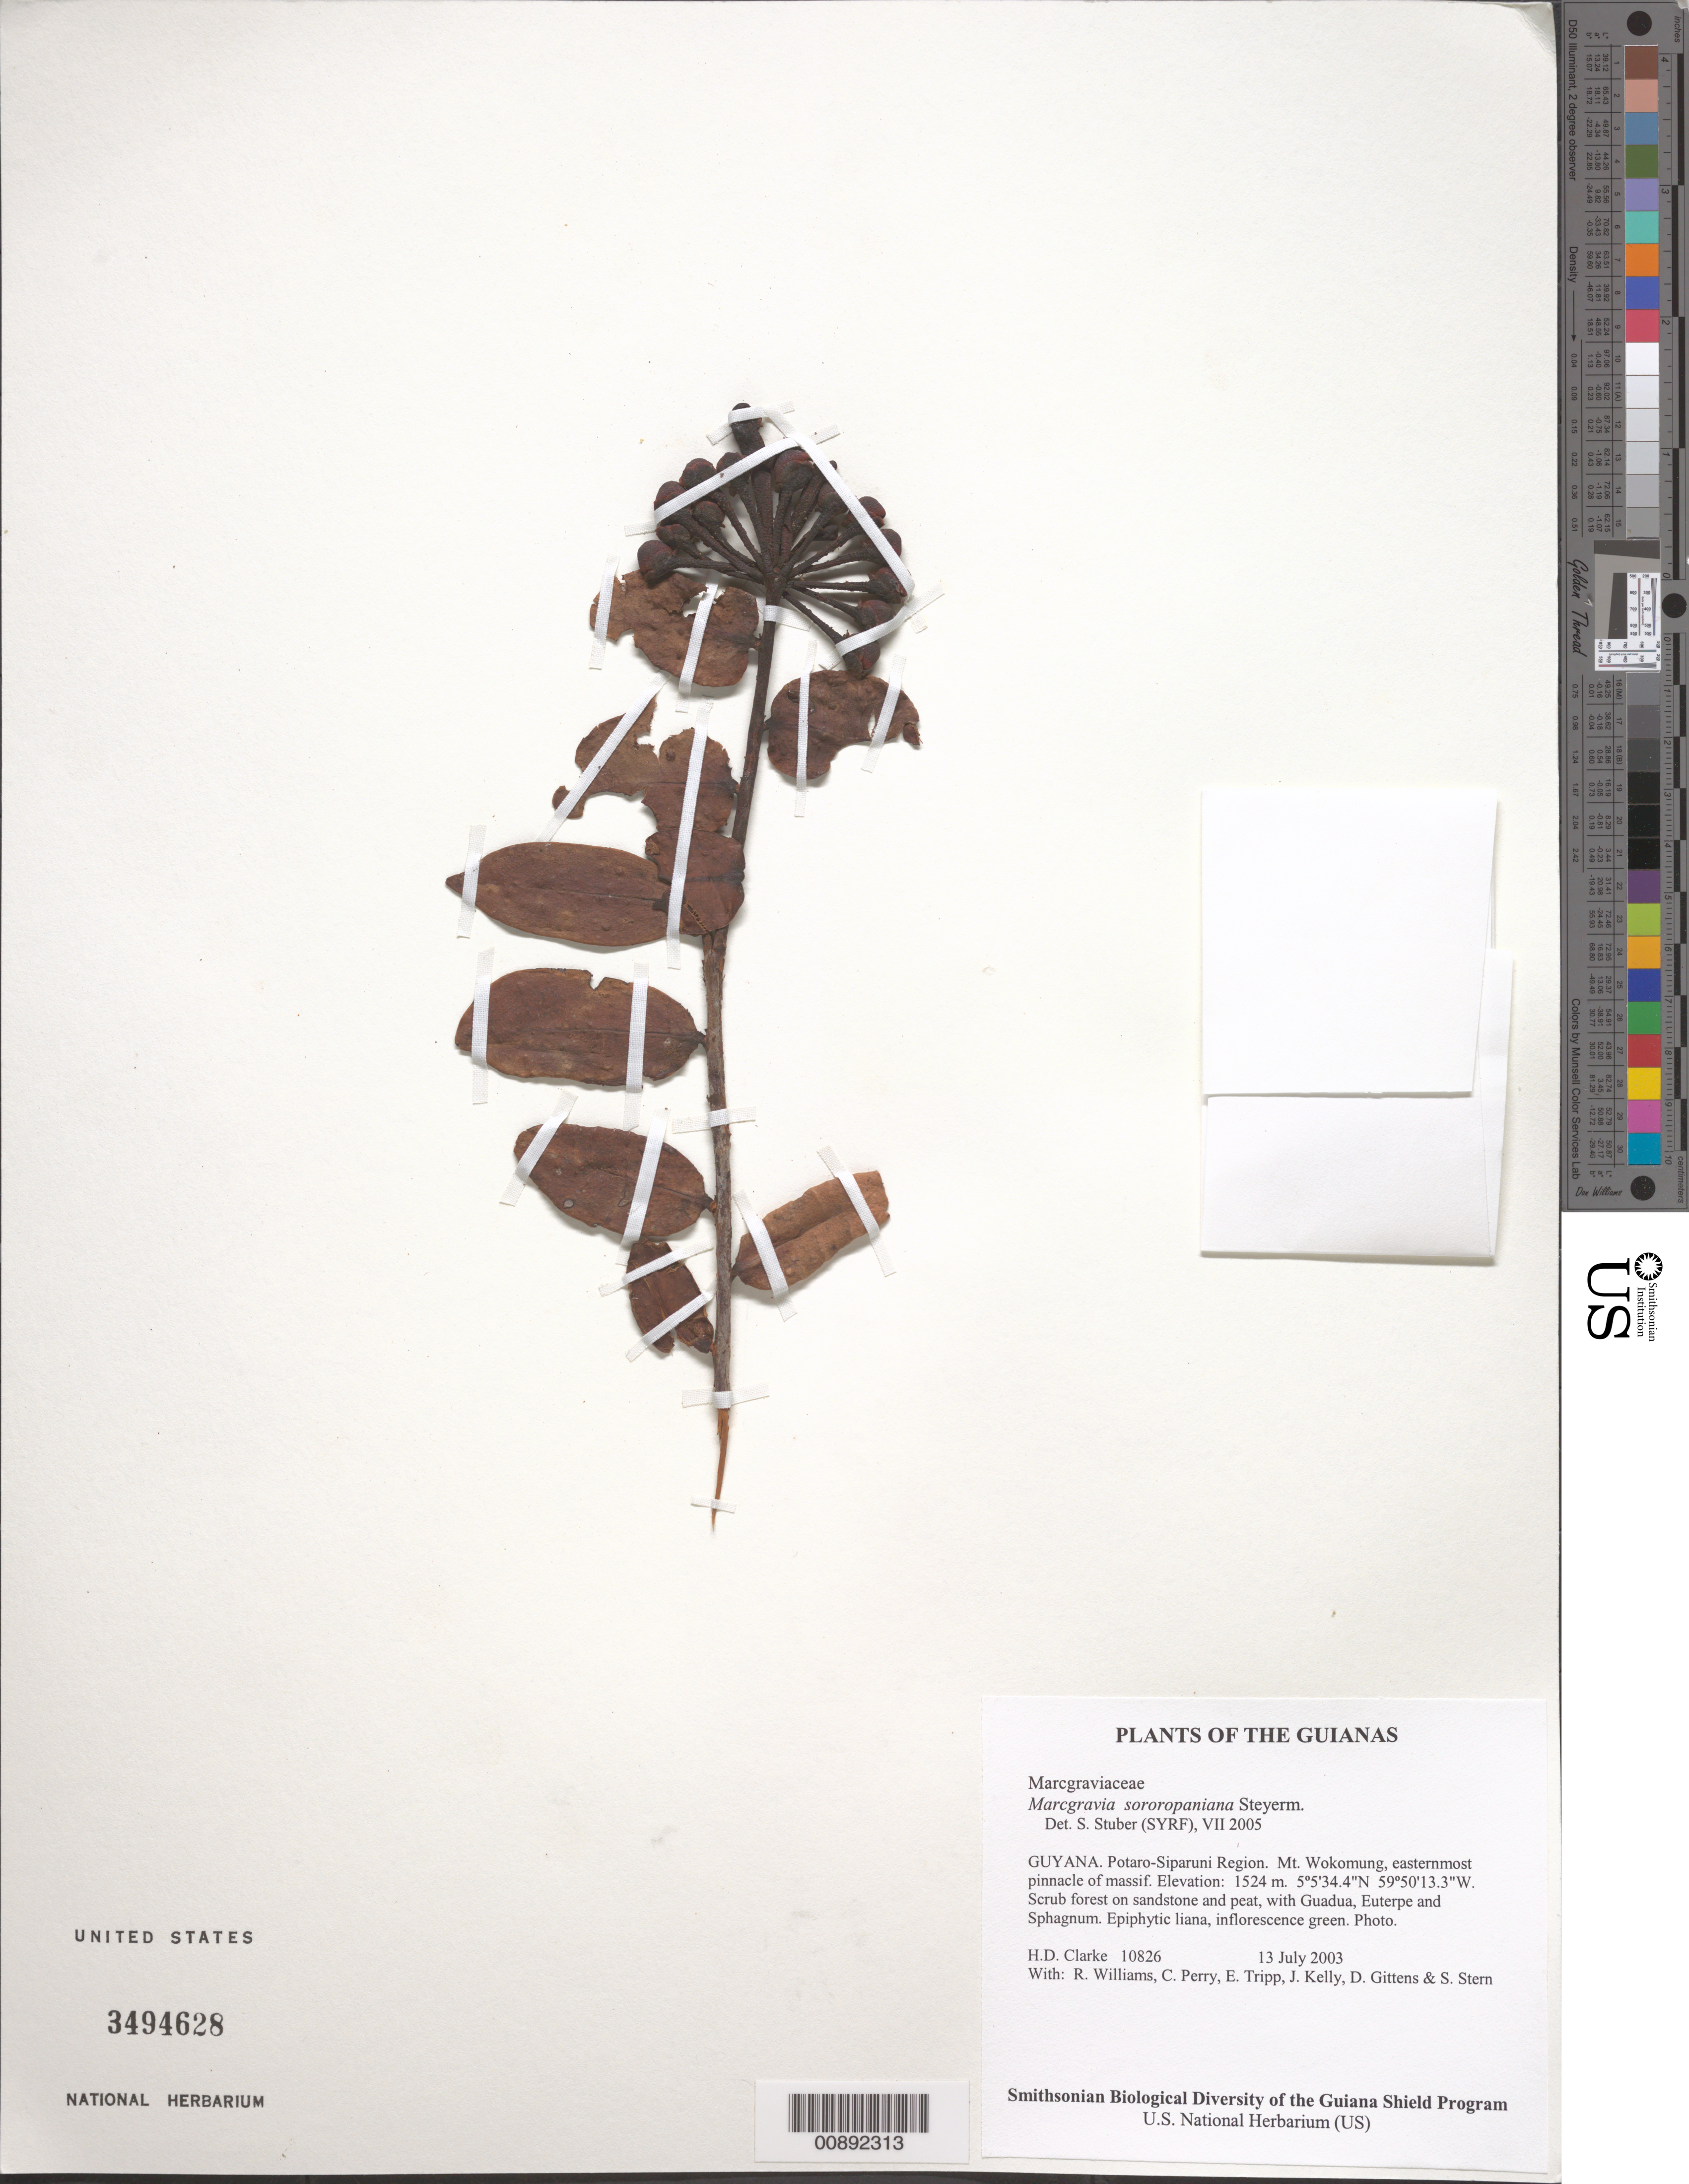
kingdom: Plantae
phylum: Tracheophyta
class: Magnoliopsida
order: Ericales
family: Marcgraviaceae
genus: Marcgravia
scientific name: Marcgravia sororopaniana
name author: Steyerm.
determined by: Stuber, S.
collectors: H. D. Clarke, R. Williams, C. Perry, E. Tripp, J. Kelly, D. Gittens & S. R. Stern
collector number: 10826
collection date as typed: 13 July 2003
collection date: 2003-07-13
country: Guyana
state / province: Potaro-Siparuni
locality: Mt. Wokomung, easternmost pinnacle of massif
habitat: Scrub forest on sandstone and peat, with Guadua, Euterpe and Sphagnum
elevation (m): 1524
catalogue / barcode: US 3494628